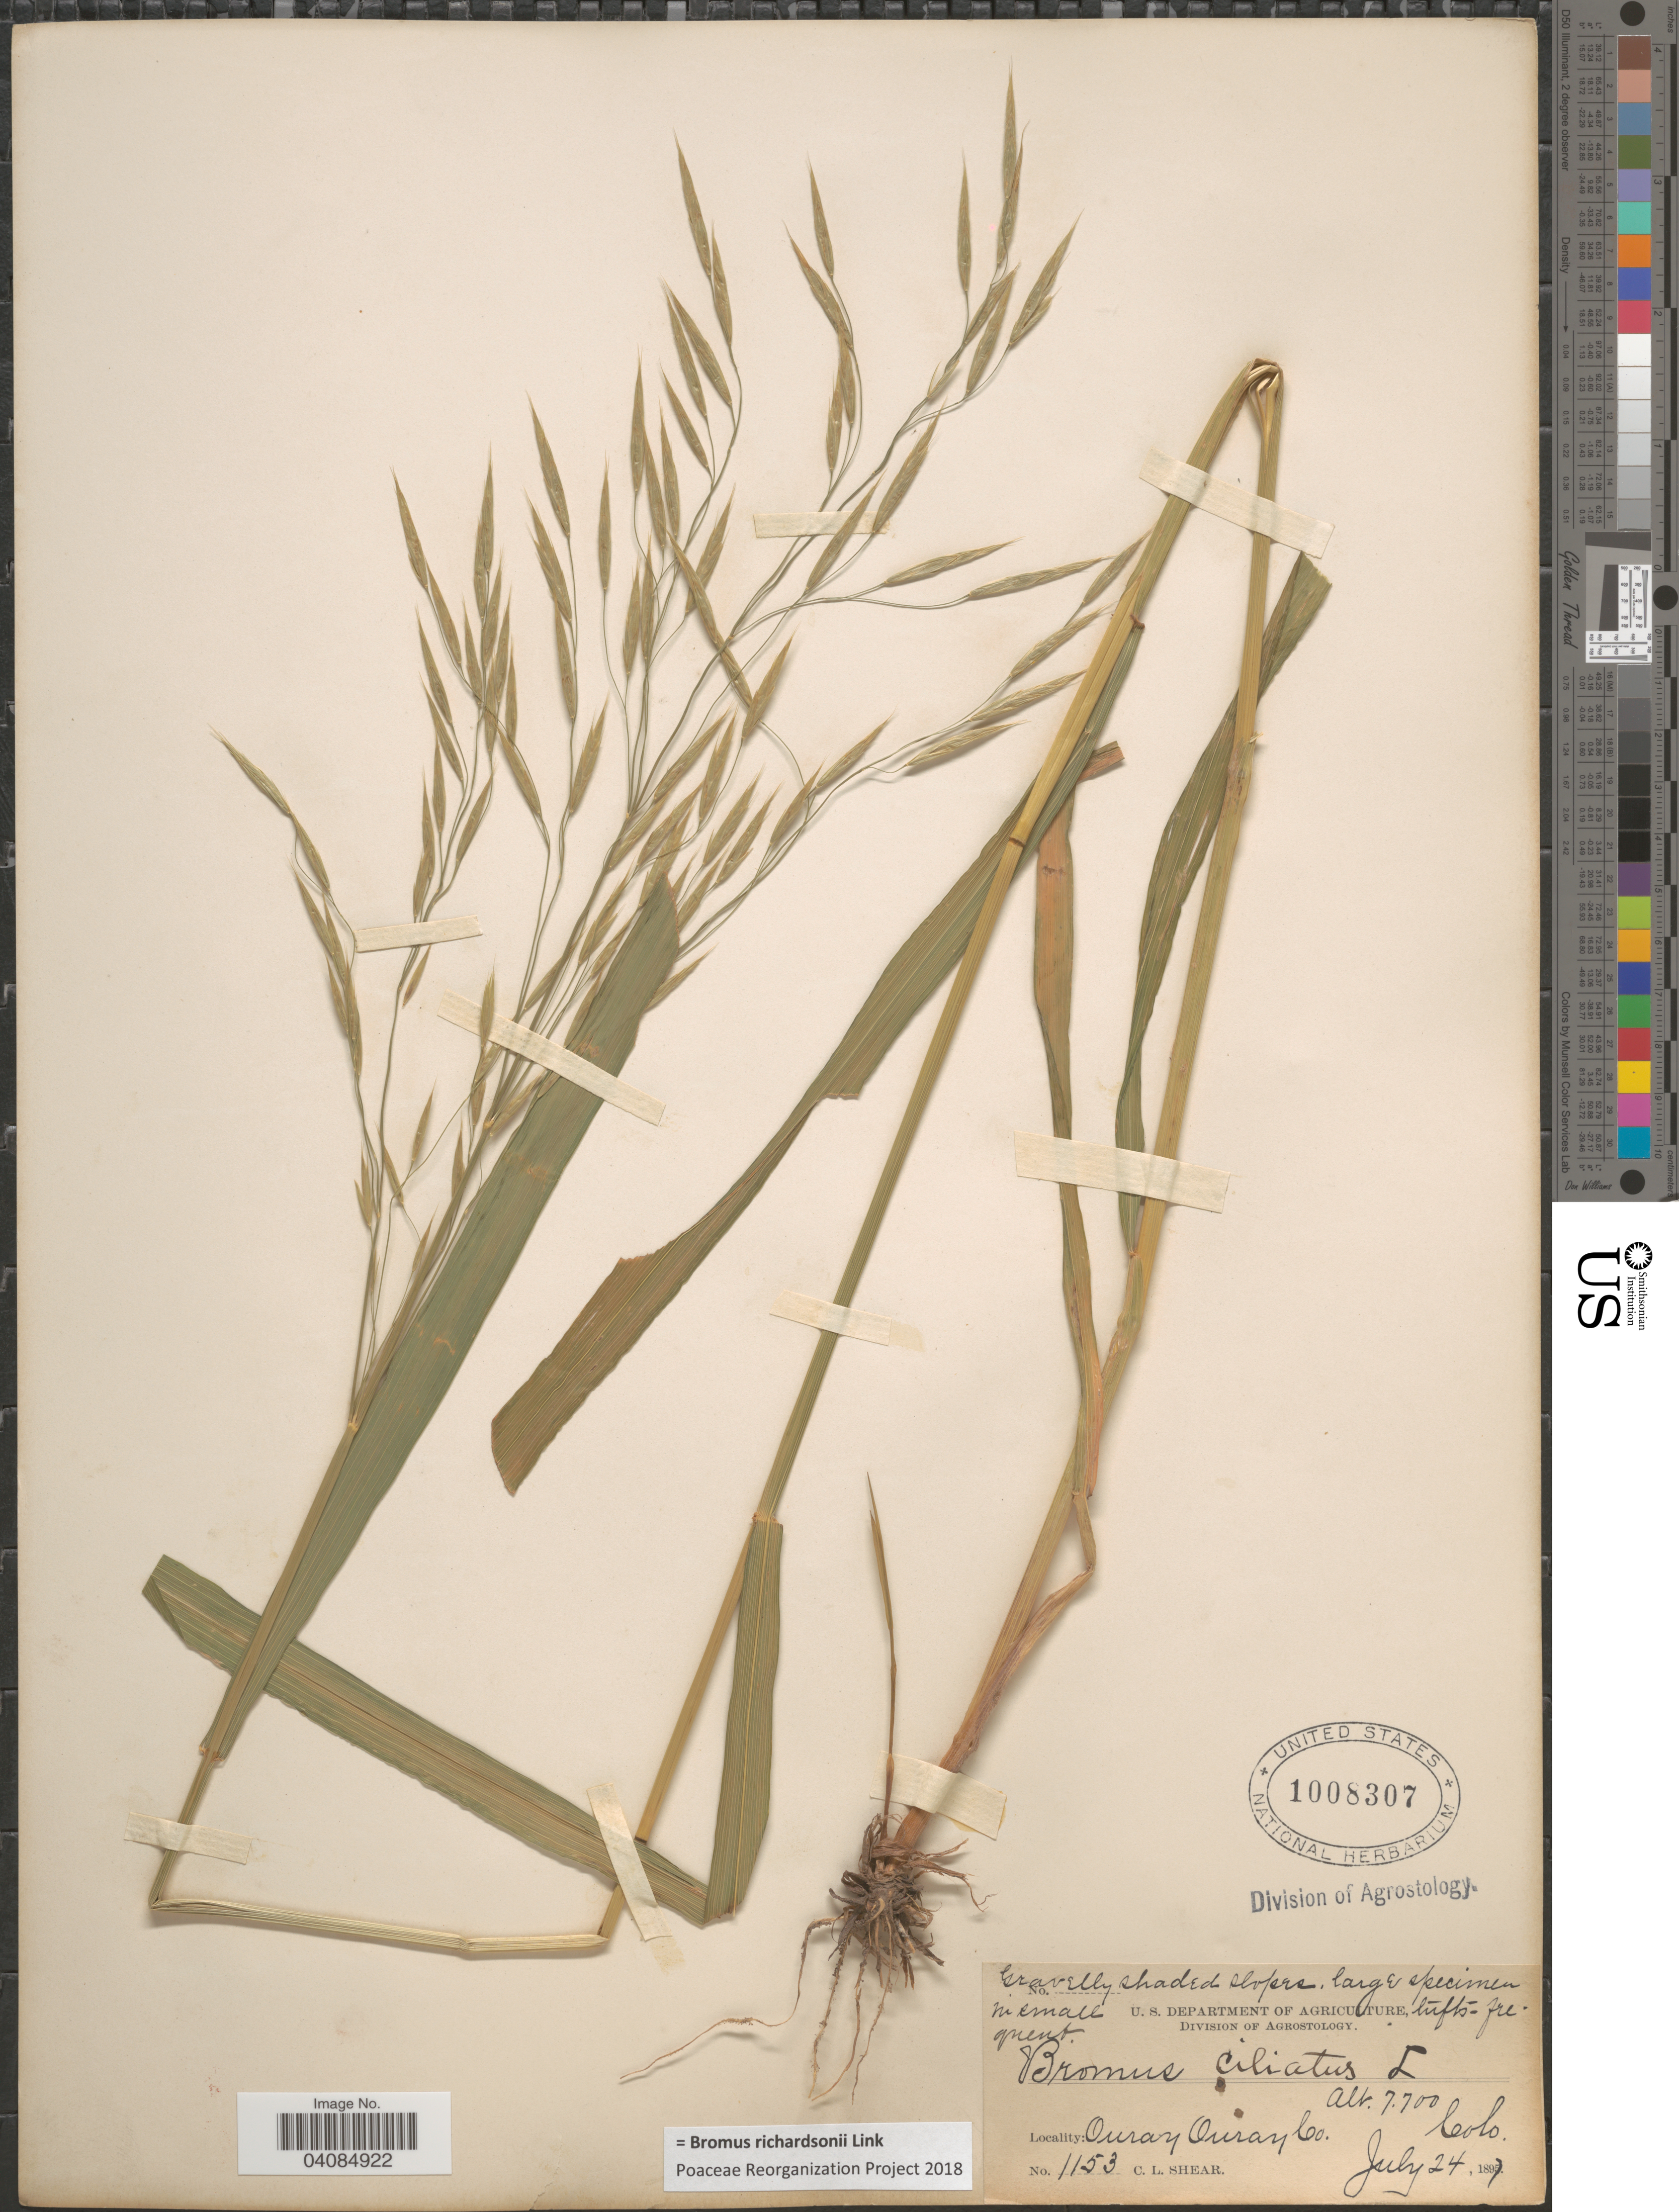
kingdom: Plantae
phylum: Tracheophyta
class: Liliopsida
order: Poales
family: Poaceae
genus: Bromus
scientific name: Bromus racemosus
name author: L.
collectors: C. L. Shear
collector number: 1153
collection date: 1897-07-24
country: United States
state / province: Colorado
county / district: Ouray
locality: Gravelly shaded slopes. Ouray Ouray Co.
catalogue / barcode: US 1008307